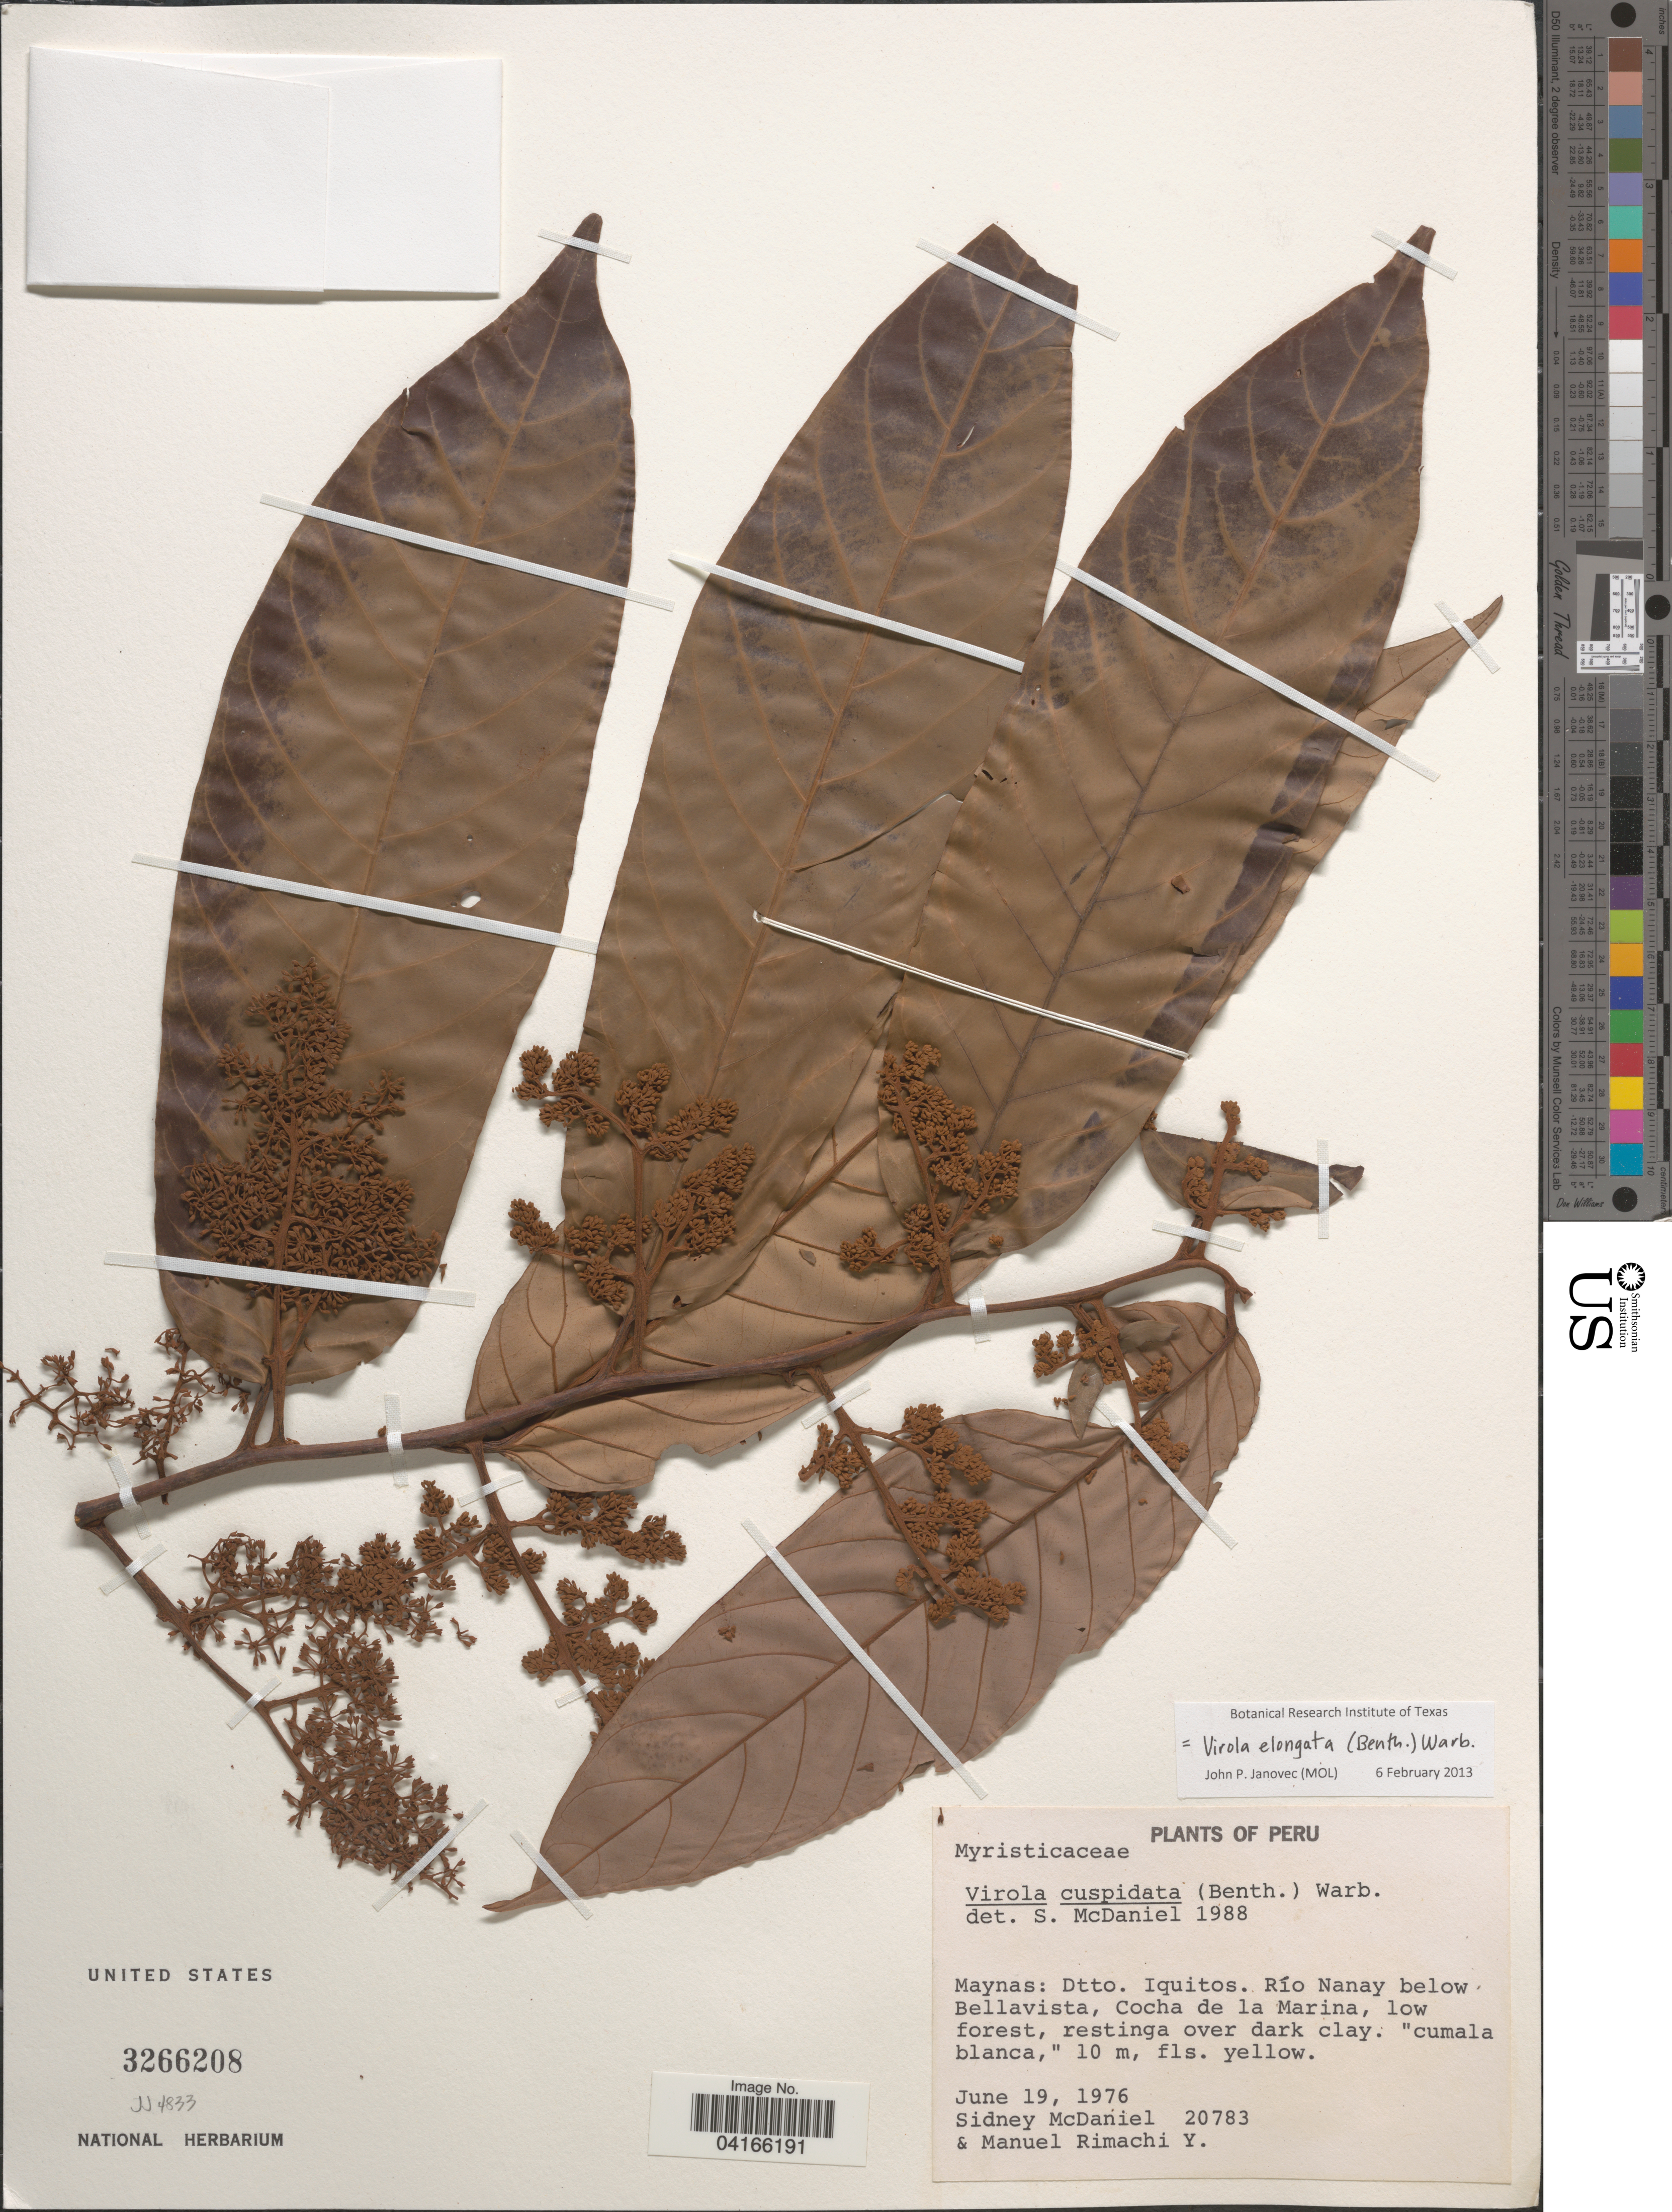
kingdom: Plantae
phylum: Tracheophyta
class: Magnoliopsida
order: Magnoliales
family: Myristicaceae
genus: Virola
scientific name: Virola elongata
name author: (Benth.) Warb.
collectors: S. McDaniel & M. Rimachi Y.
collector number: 20783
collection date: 1976-06-19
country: Peru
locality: Maynas: Dtto. Iquitos. Río Nanay below Bellavista, Cocha de la Marina.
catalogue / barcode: US 3266208